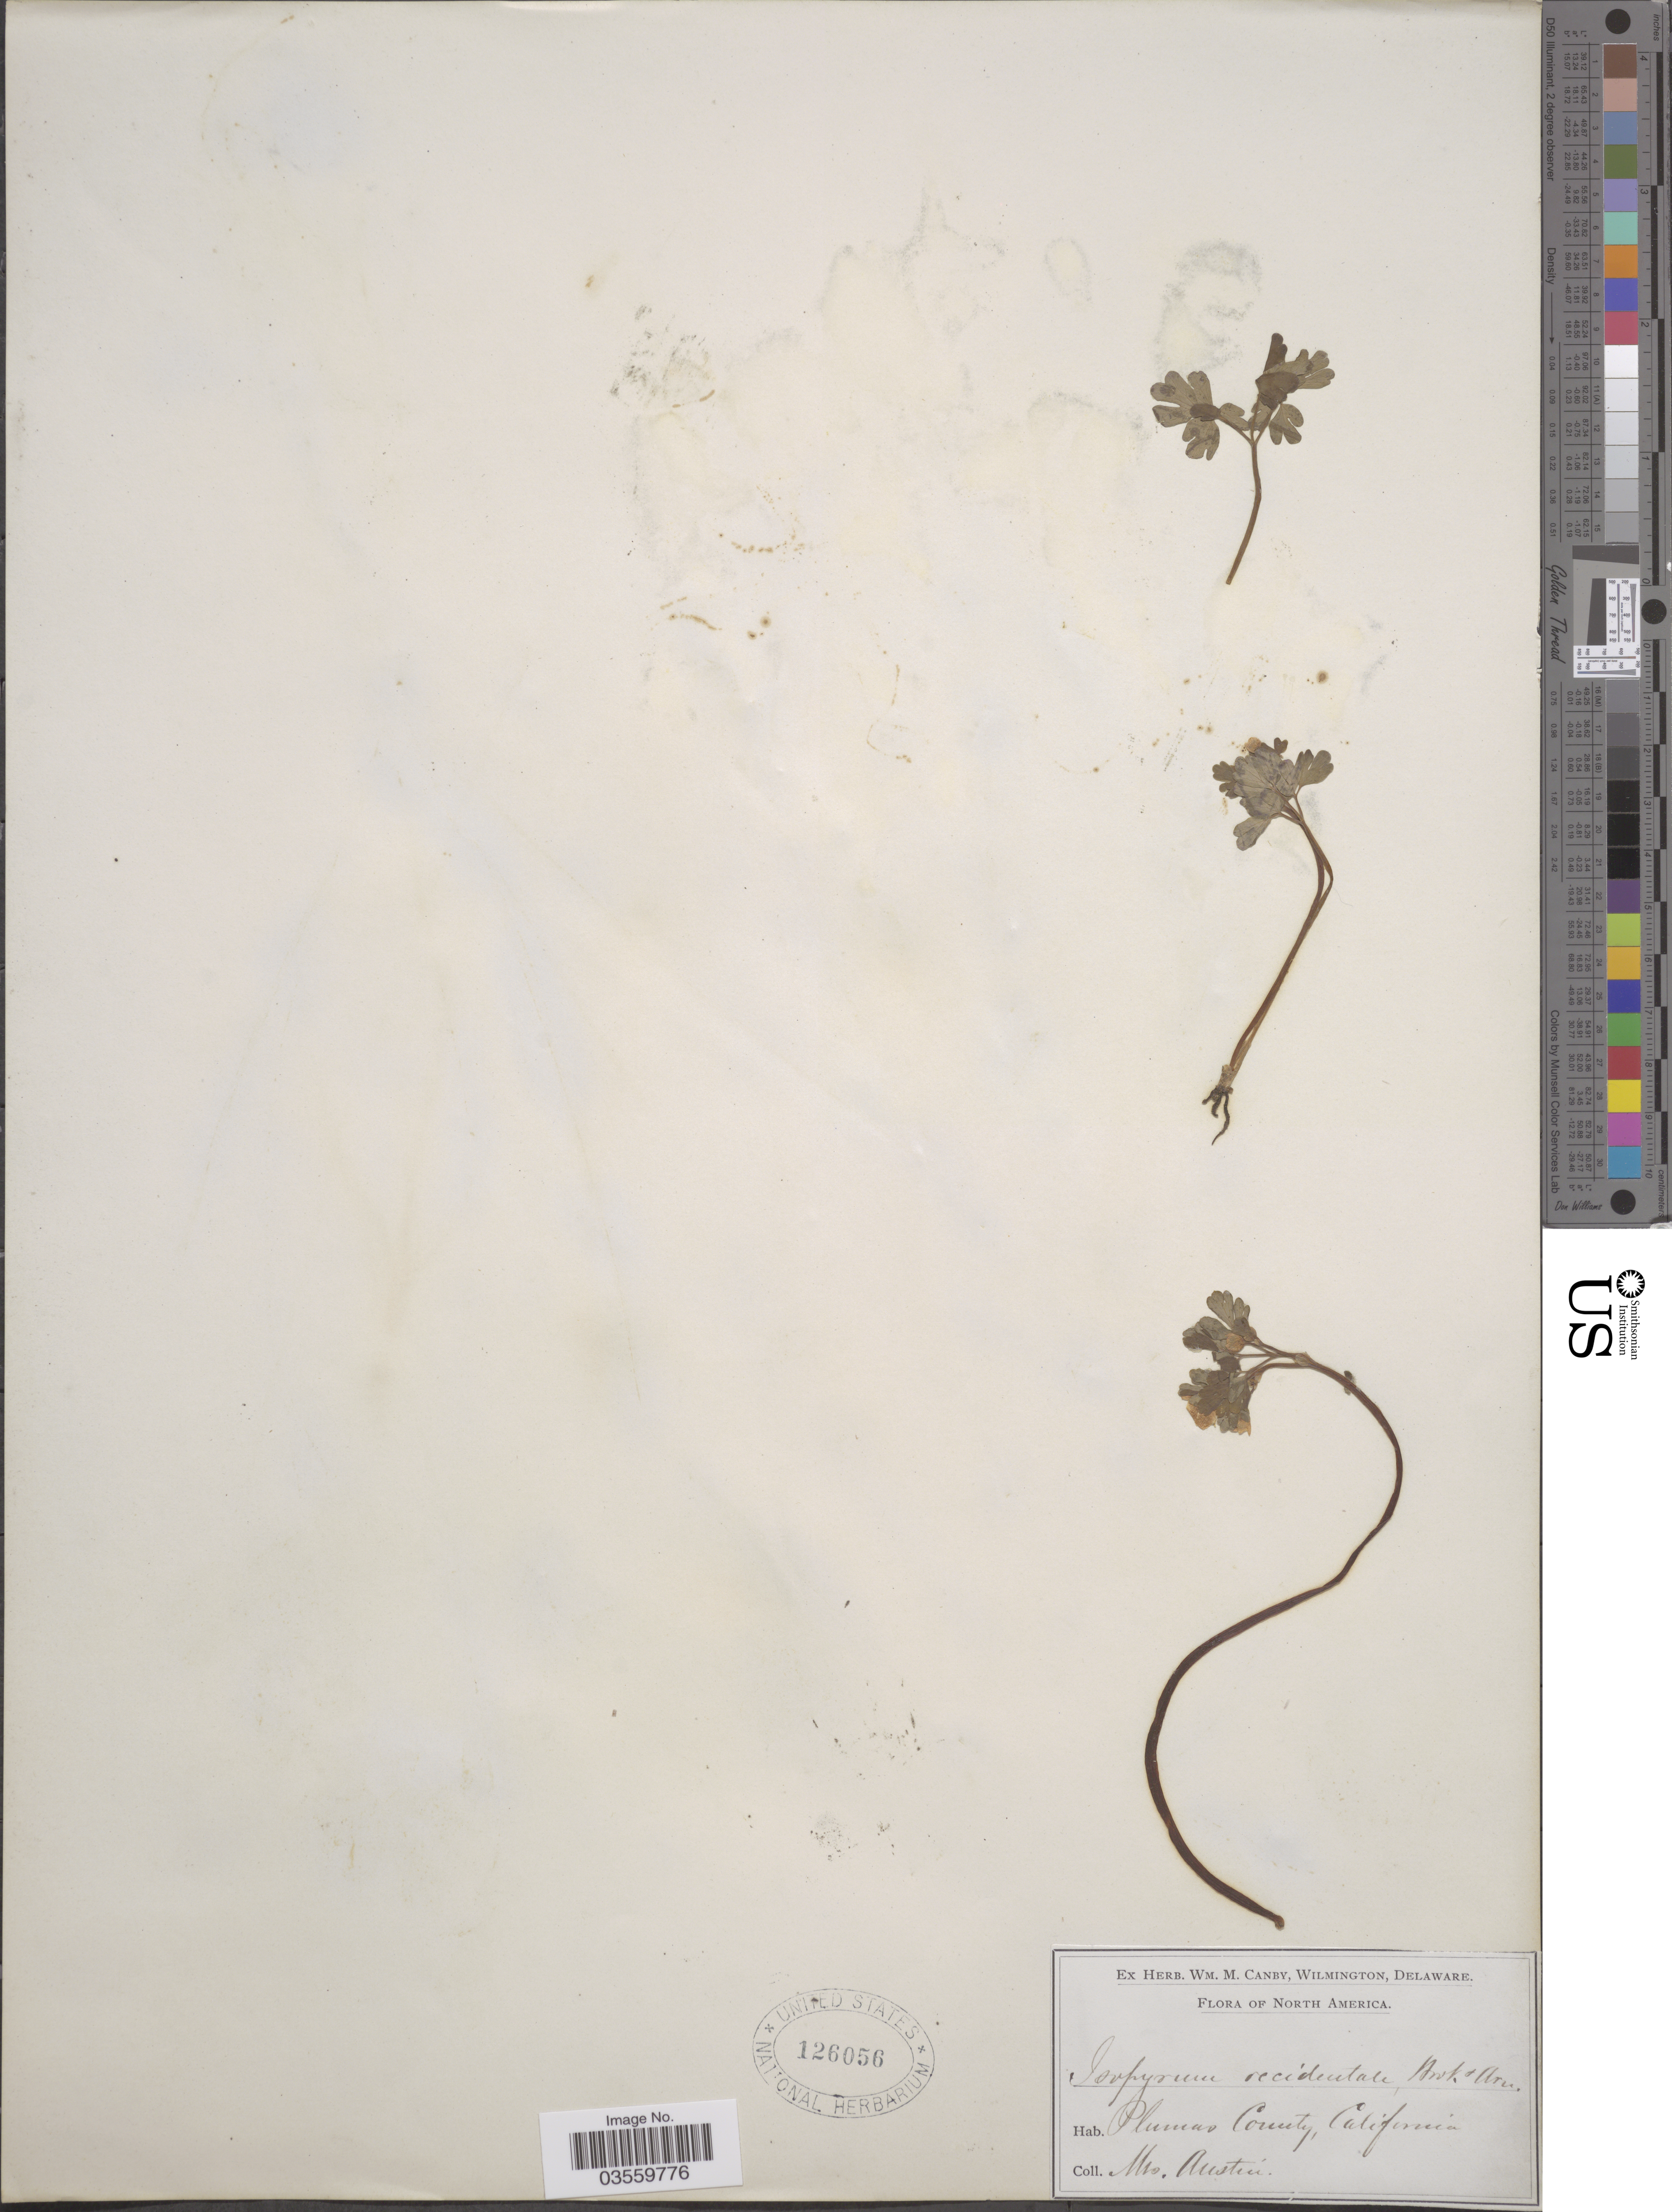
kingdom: Plantae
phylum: Tracheophyta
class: Magnoliopsida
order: Ranunculales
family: Ranunculaceae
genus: Enemion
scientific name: Enemion occidentale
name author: (Hook. & Arn.) J.R. Drumm. & Hutch.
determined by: Strong, Mark T., (BOT), Smithsonian Institution - National Museum of Natural History (UNITED STATES)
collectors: Austin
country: United States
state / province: California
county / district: Plumas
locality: Plumas County.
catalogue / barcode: US 126056